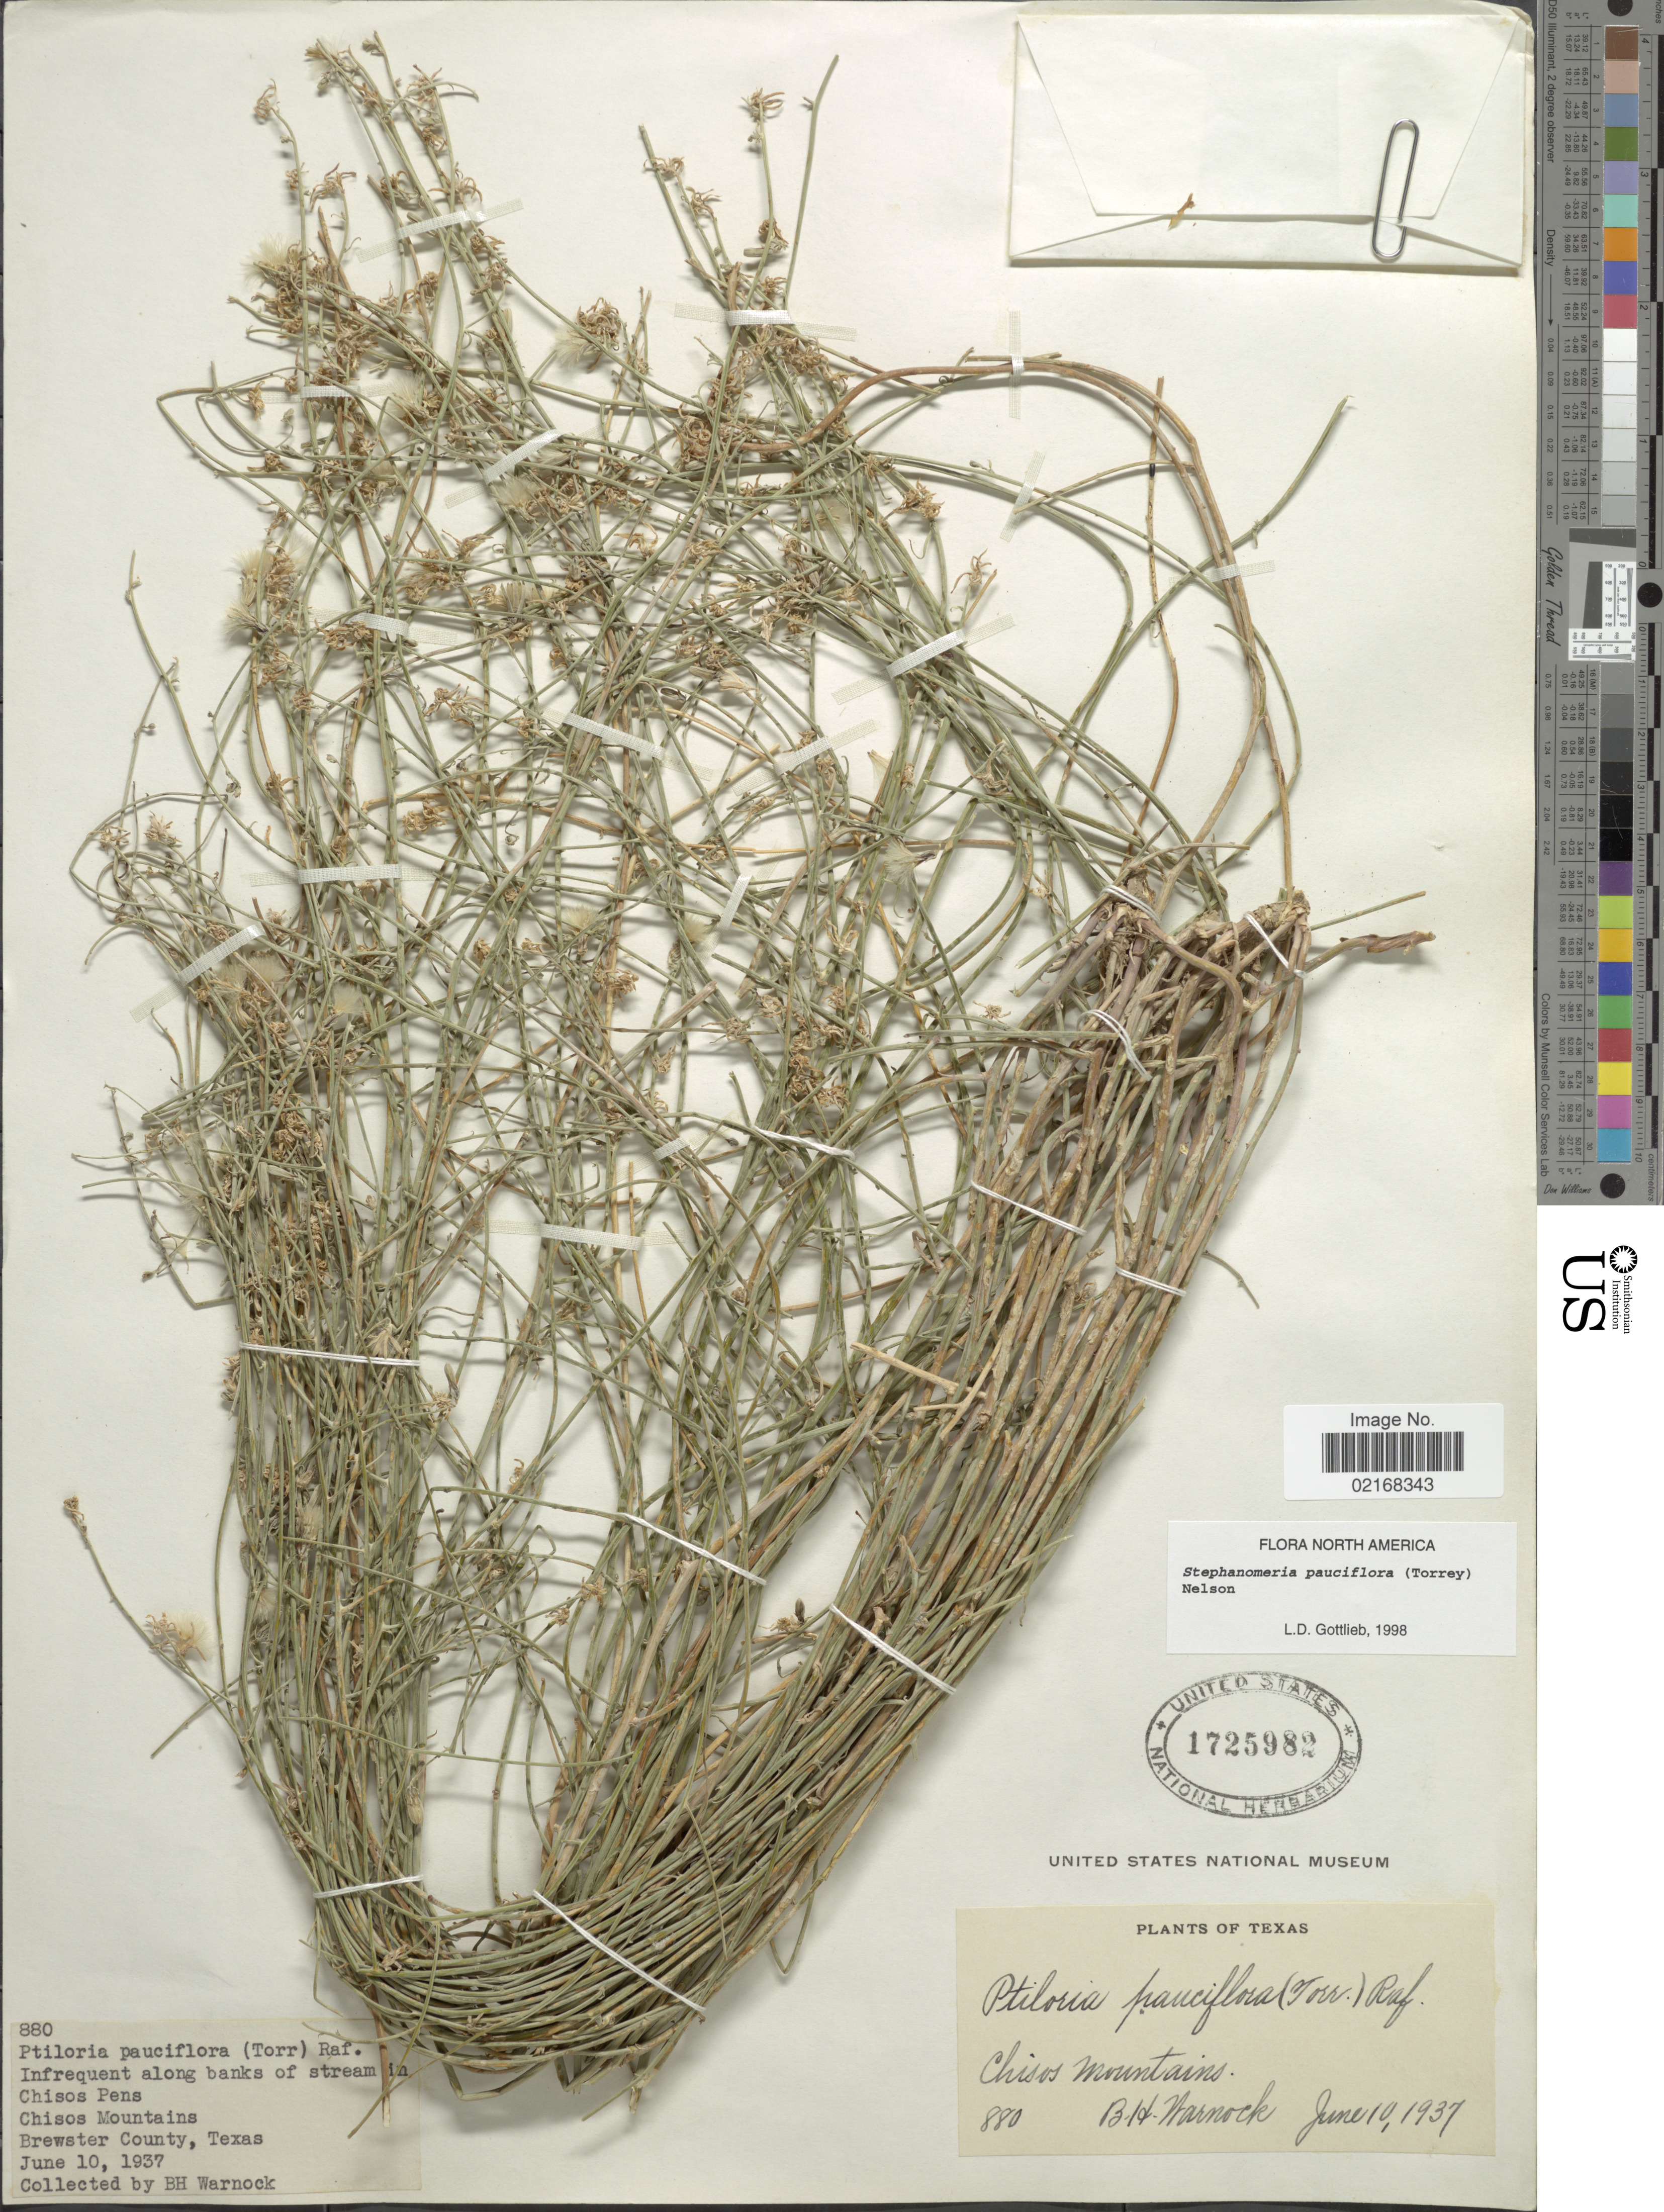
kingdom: Plantae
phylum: Tracheophyta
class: Magnoliopsida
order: Asterales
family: Asteraceae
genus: Stephanomeria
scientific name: Stephanomeria pauciflora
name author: (Torr.) A. Nelson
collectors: B. H. Warnock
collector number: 880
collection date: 1937-06-10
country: United States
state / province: Texas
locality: Chisos Pens. Chisos Mountains. Brewster County, Texas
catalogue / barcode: US 1725982